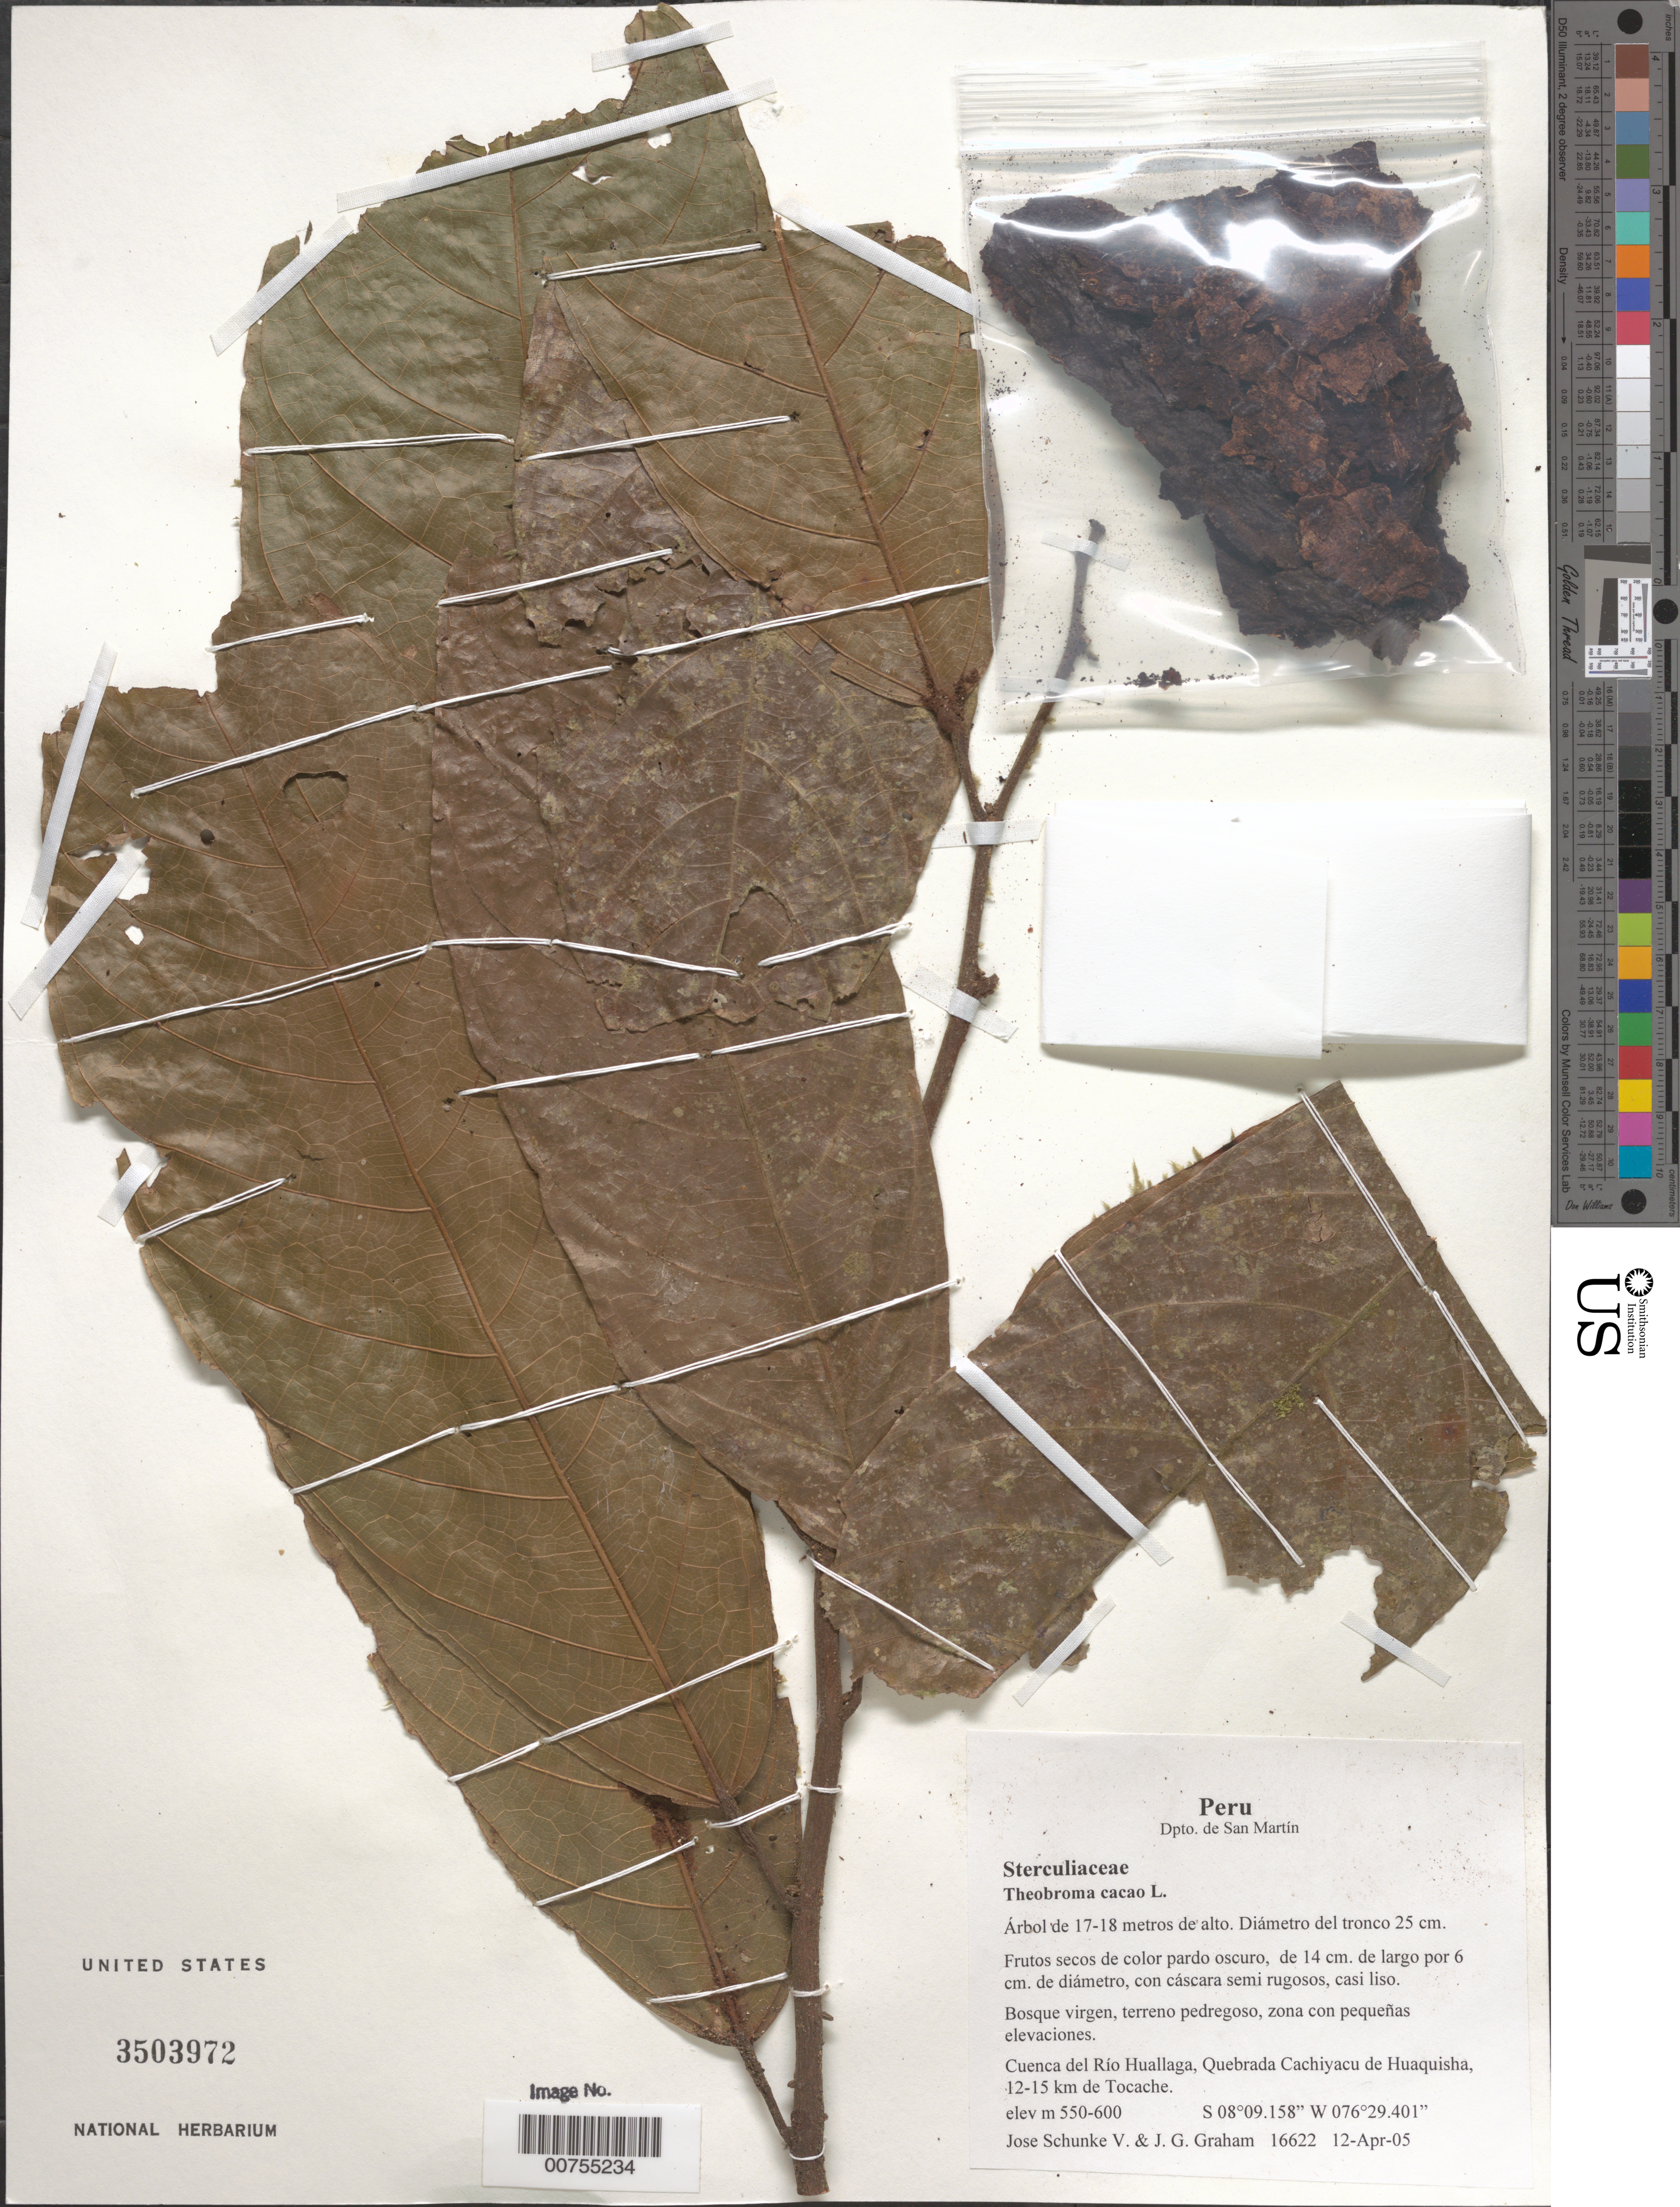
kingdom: Plantae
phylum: Tracheophyta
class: Magnoliopsida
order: Malvales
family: Malvaceae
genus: Theobroma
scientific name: Theobroma cacao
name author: L.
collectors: J. Schunke Vigo & J. Graham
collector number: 16622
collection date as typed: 12 Apr 2005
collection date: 2005-04-12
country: Peru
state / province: San Martín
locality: Cuenca del Río Huallaga, Quebrada Cachiyacu de Huaquisha, 12-15 km de Tocache.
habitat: Bosque virgen, terreno pedregoso, zona con pequeñas elevaciones.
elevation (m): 550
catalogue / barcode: US 3503972